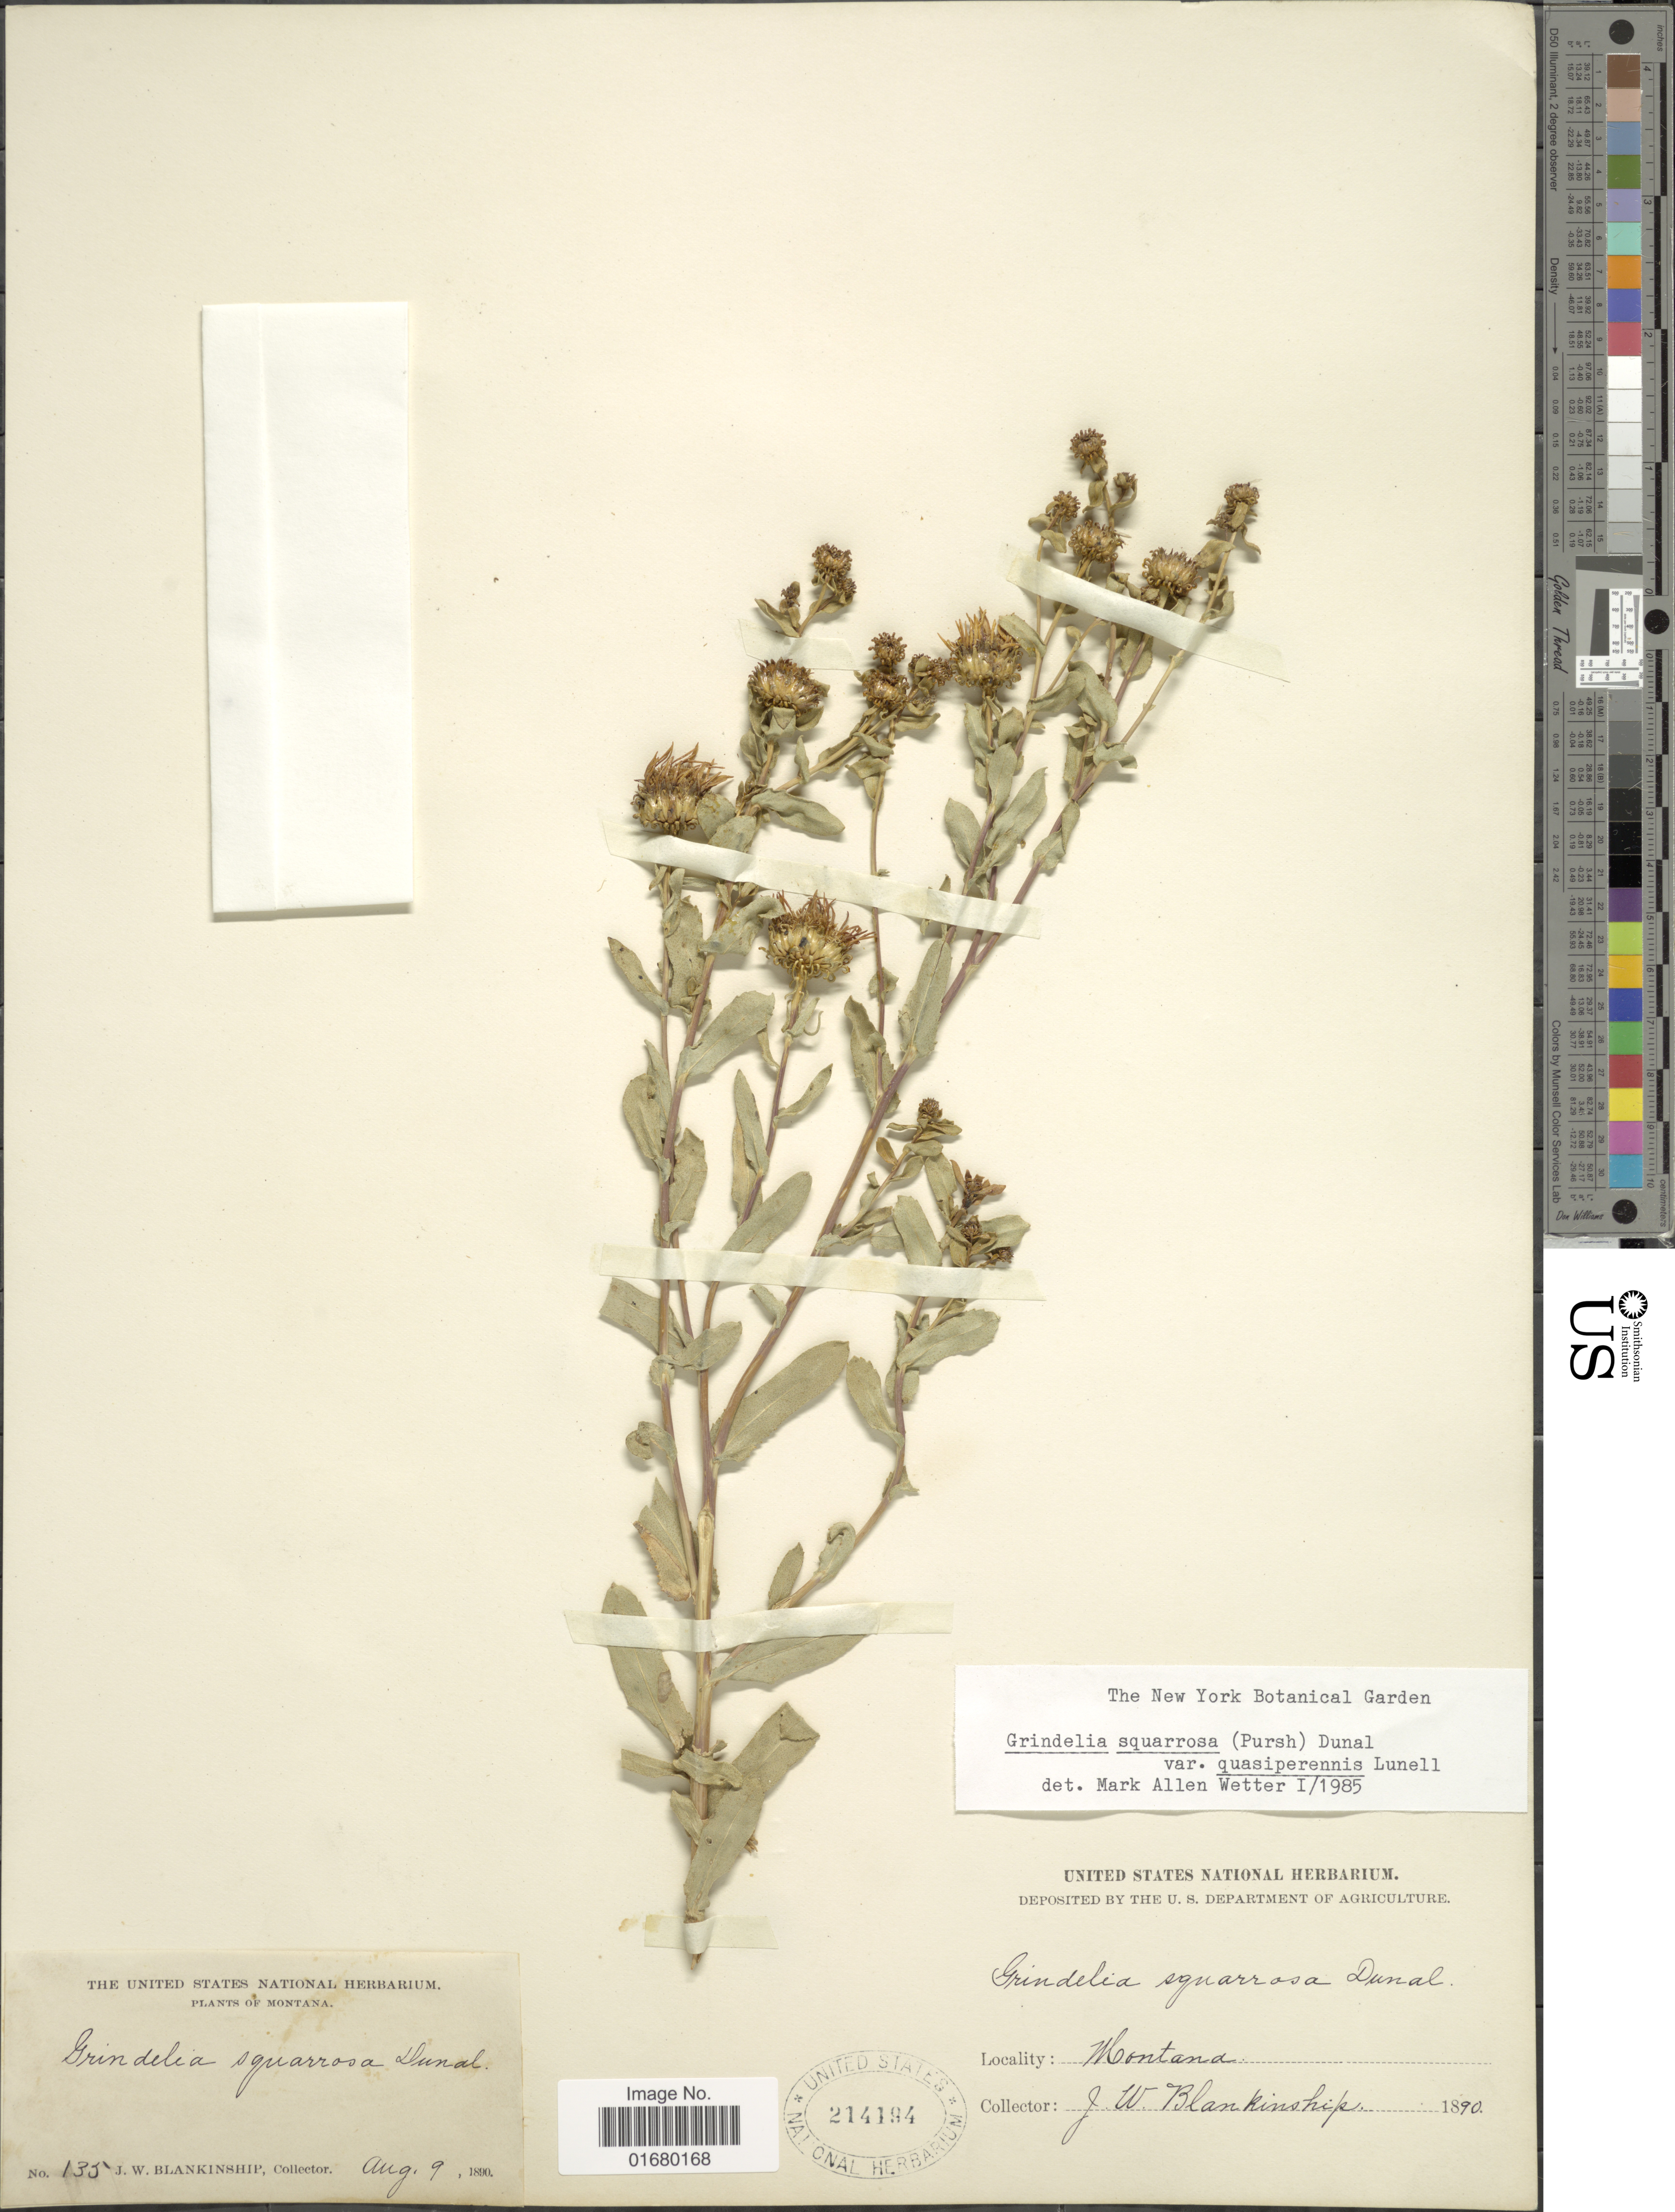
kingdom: Plantae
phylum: Tracheophyta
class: Magnoliopsida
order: Asterales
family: Asteraceae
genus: Grindelia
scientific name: Grindelia squarrosa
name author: (Pursh) Dunal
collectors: J. W. Blankinship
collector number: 135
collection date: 1890-08-09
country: United States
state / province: Montana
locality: Montana.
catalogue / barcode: US 214194